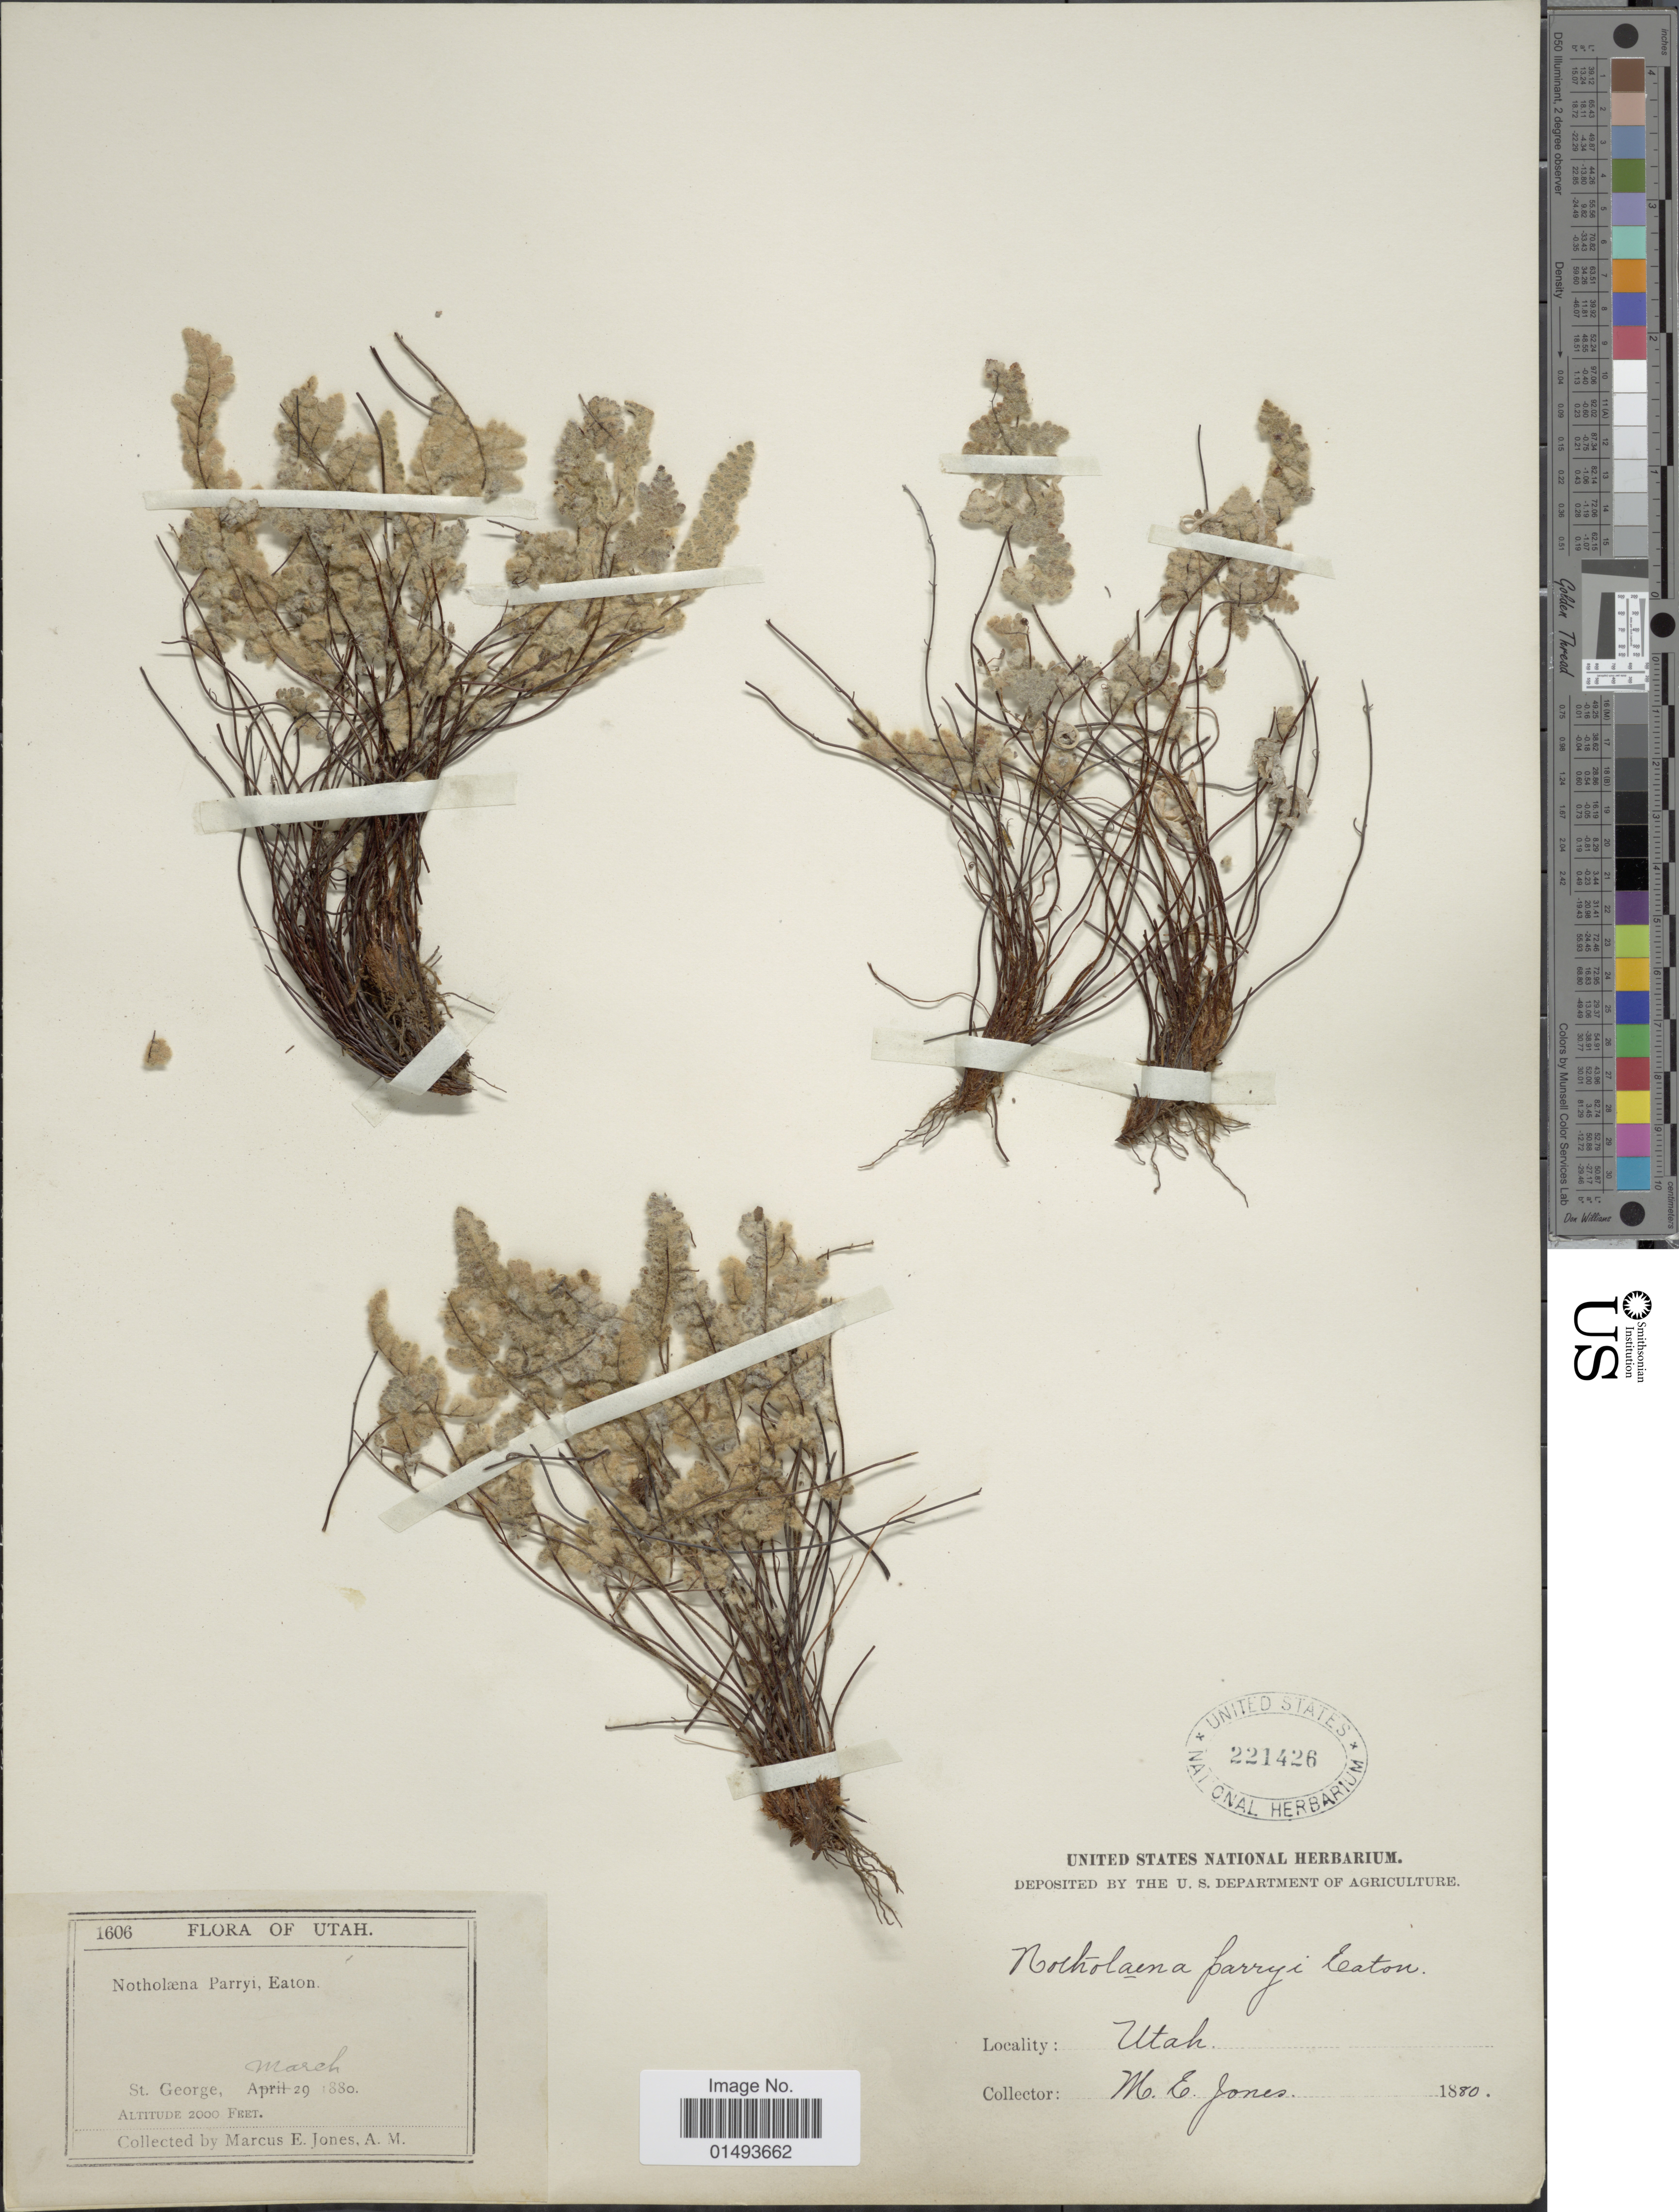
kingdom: Plantae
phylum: Tracheophyta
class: Polypodiopsida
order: Polypodiales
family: Pteridaceae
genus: Myriopteris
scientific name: Myriopteris parryi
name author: (D.C. Eaton) Grusz & Windham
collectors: M. E. Jones & A. M. Jones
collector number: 1606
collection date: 1880-03-29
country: United States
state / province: Utah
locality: Flora of Utha, St. George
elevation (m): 610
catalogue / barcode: US 221426